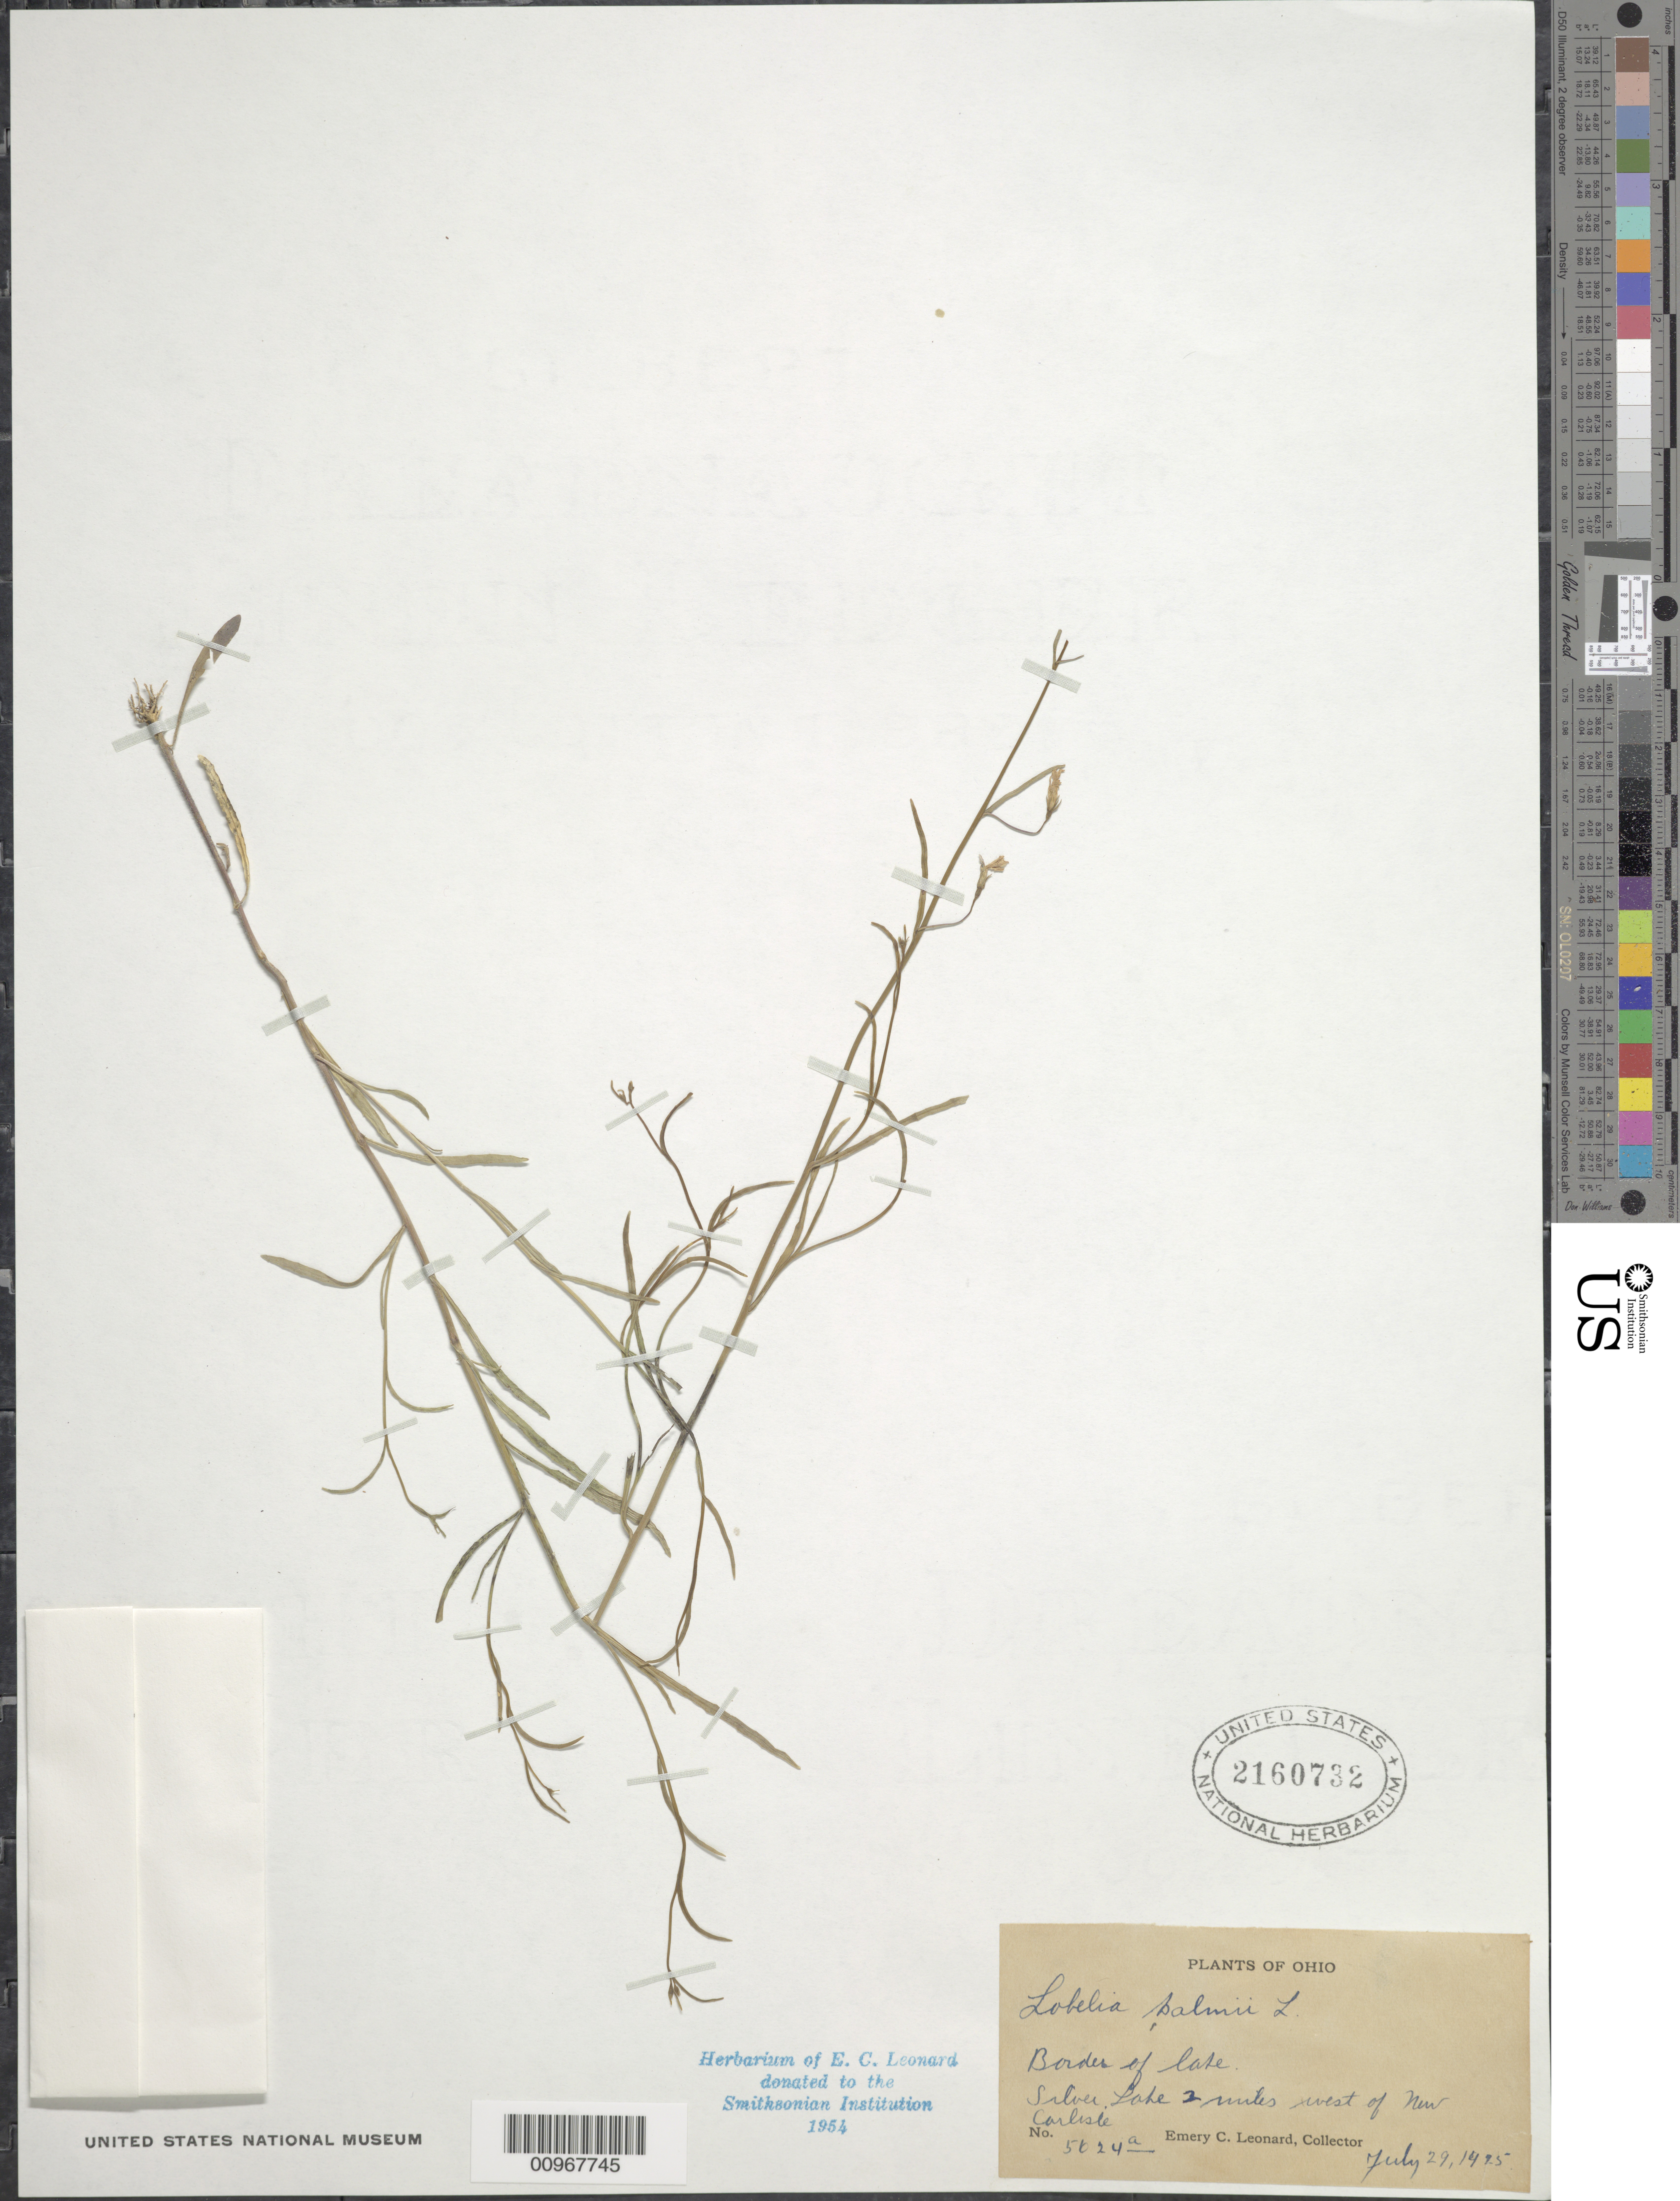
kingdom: Plantae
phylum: Tracheophyta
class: Magnoliopsida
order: Asterales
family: Campanulaceae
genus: Lobelia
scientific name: Lobelia kalmii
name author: L.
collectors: E. C. Leonard & G. M. Leonard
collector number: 5624a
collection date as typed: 29 Jul 1925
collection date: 1925-07-29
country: United States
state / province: Ohio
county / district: Clark / Miami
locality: Silver Lake, 2 mi. W of New Carlisle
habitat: border of lake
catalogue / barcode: US 2160732